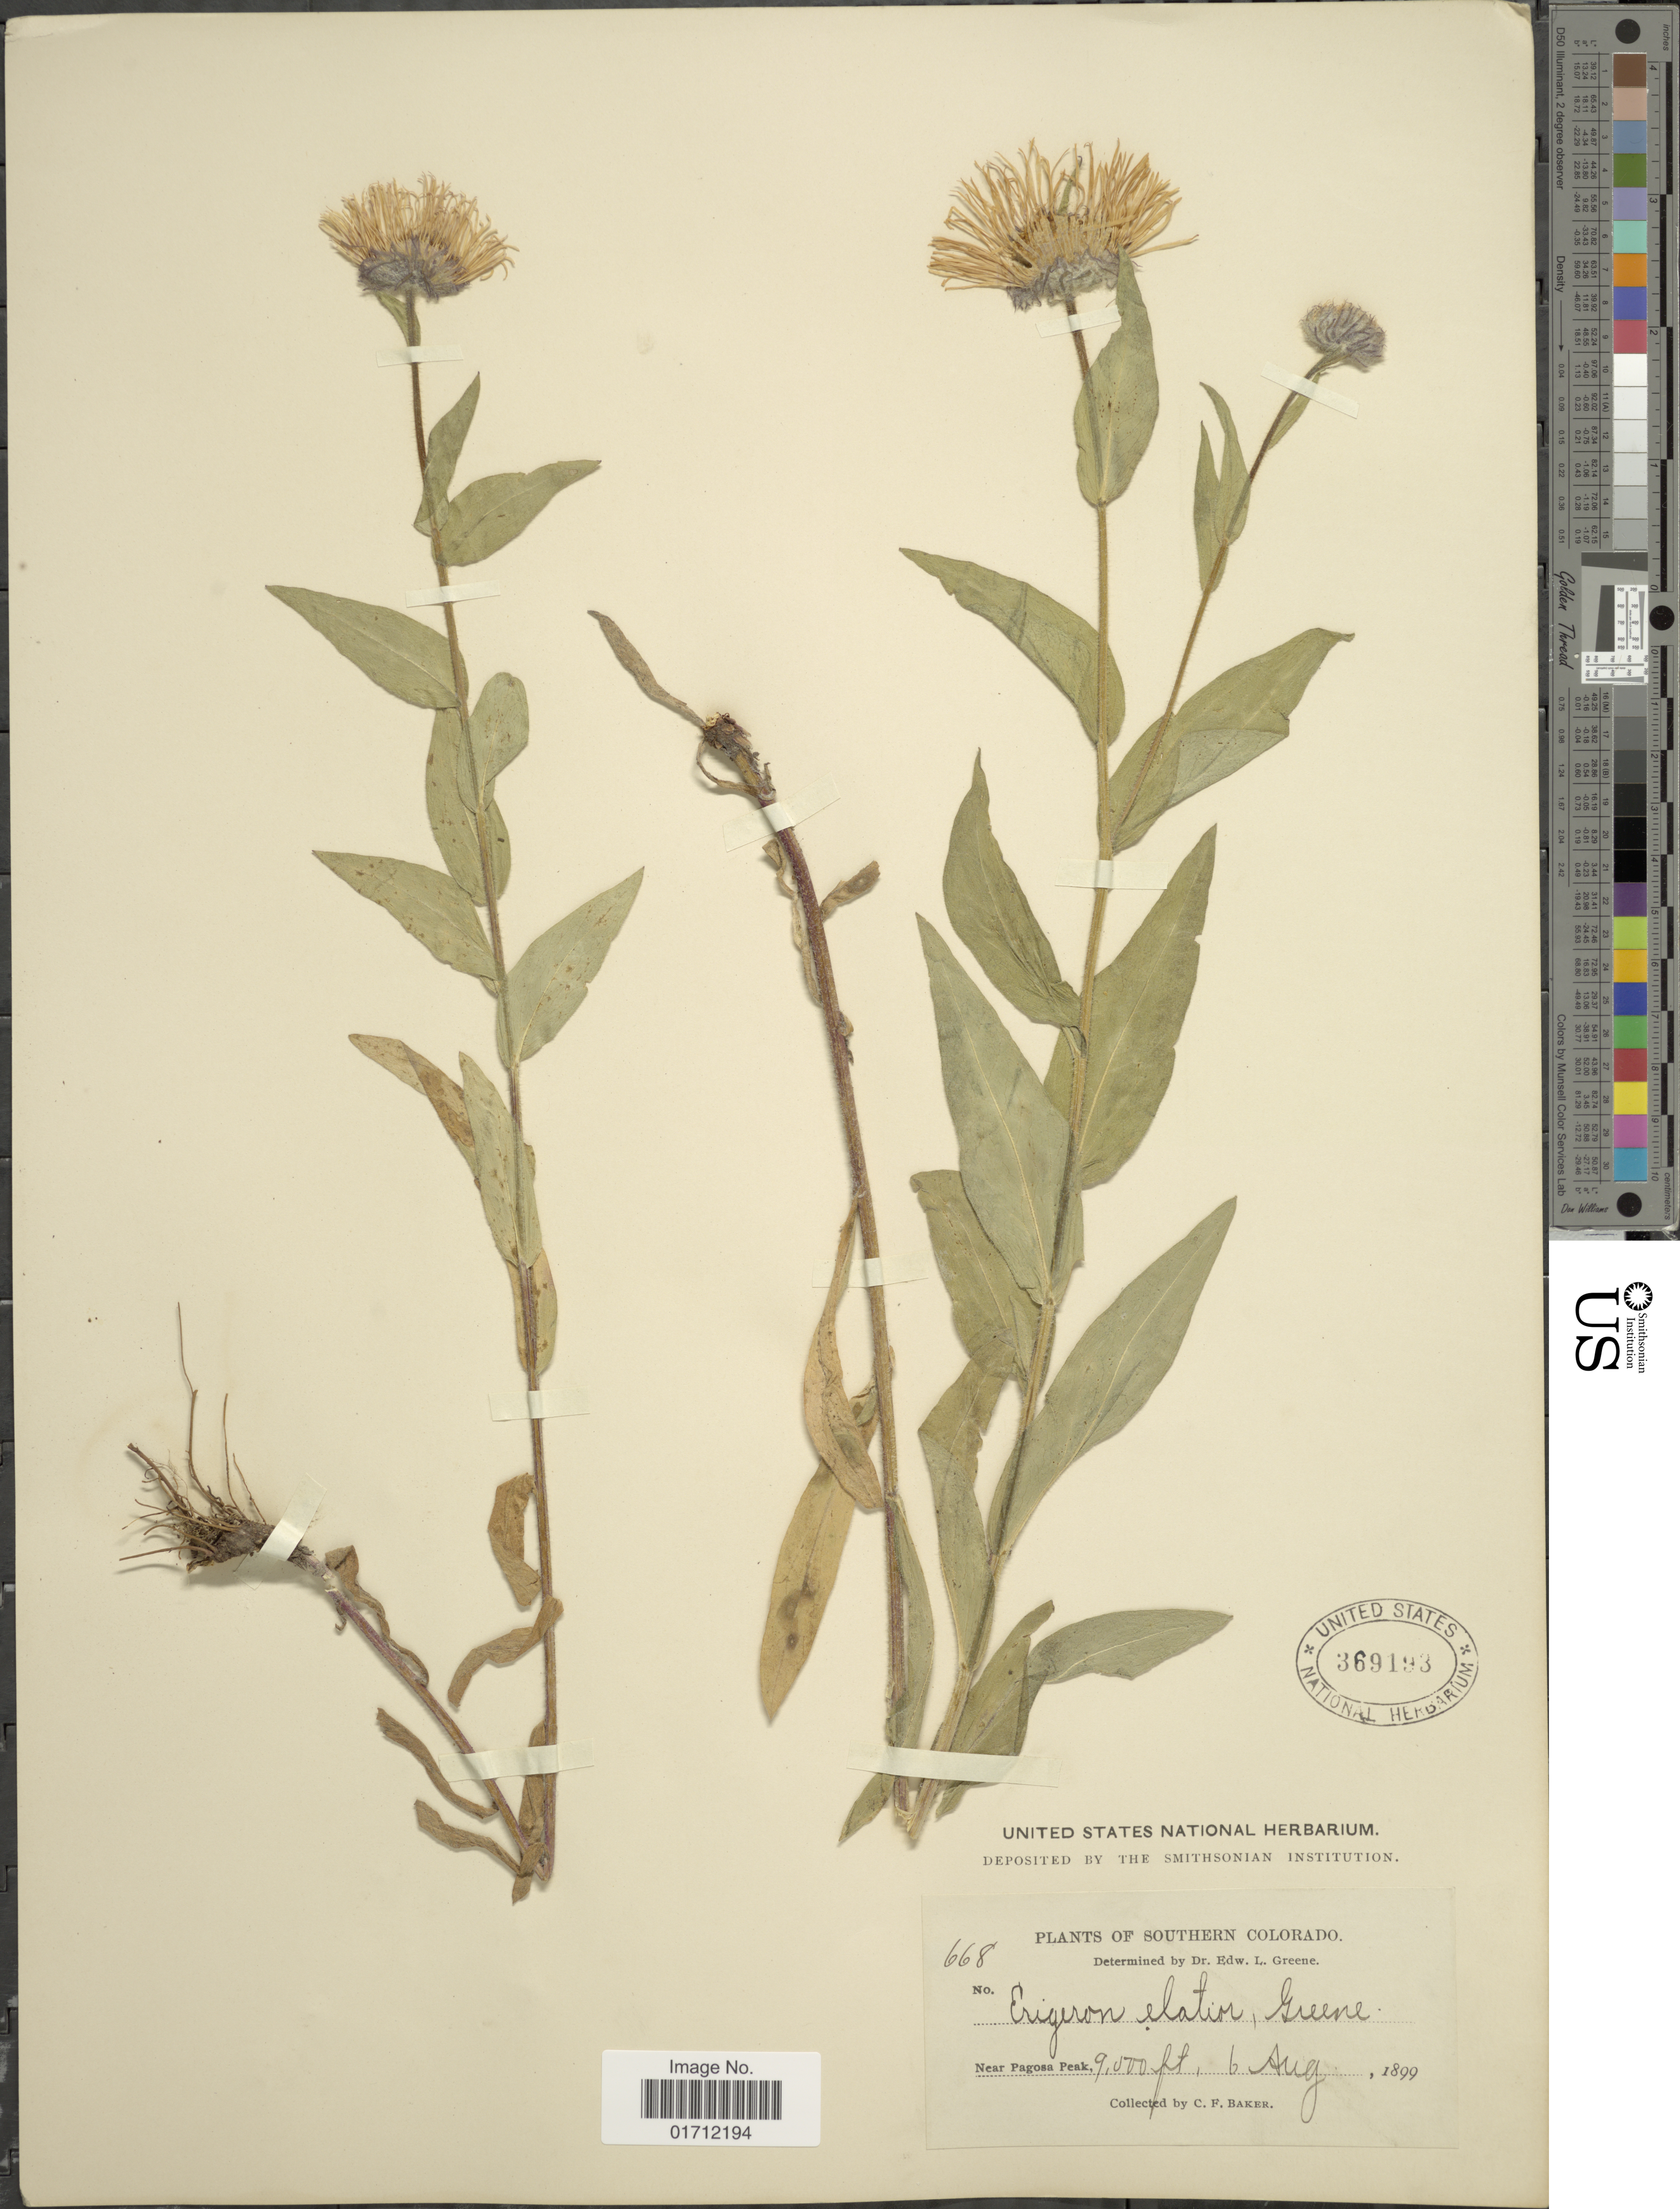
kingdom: Plantae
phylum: Tracheophyta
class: Magnoliopsida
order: Asterales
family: Asteraceae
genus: Erigeron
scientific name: Erigeron elatior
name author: (A. Gray) Greene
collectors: C. F. Baker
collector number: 668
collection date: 1899-08-06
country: United States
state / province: Colorado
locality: Near Pagosa Peak.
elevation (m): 2743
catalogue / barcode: US 369193